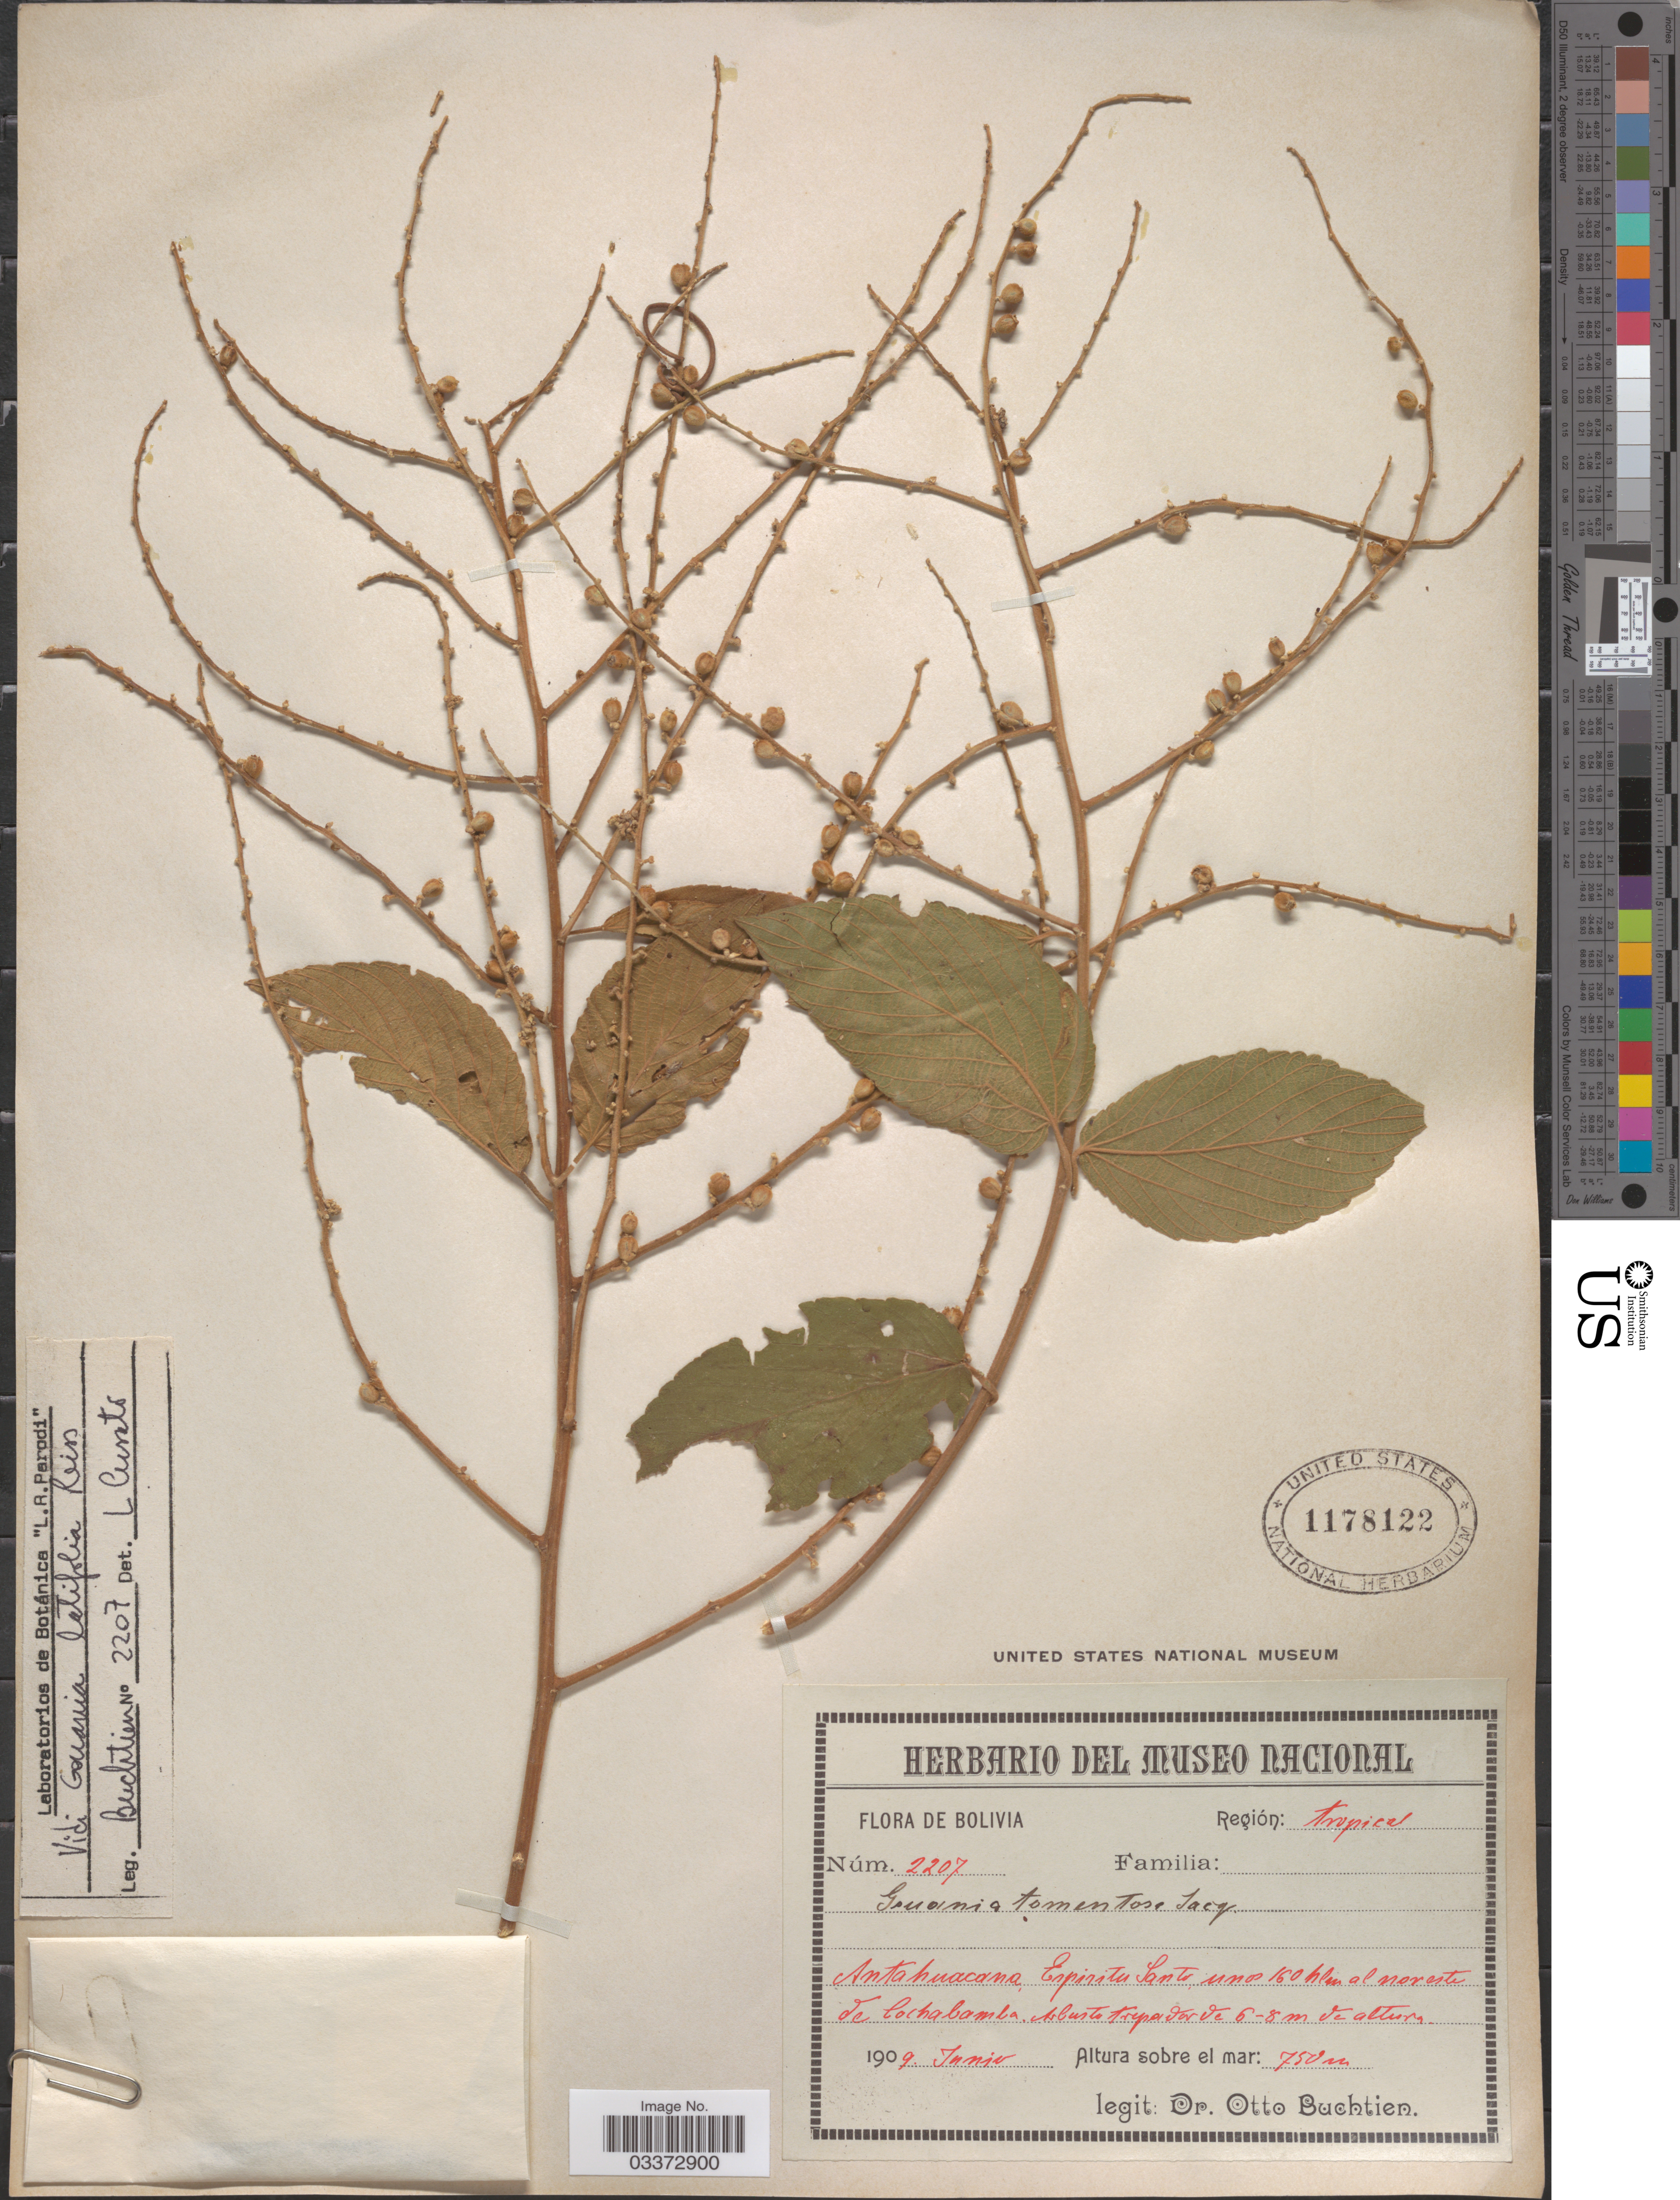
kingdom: Plantae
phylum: Tracheophyta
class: Magnoliopsida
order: Rosales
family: Rhamnaceae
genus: Gouania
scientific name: Gouania latifolia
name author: Reissek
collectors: O. Buchtien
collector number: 2207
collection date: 1909-06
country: Bolivia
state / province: Cochabamba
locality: Antahuacana, Espiritu Santo unos 160 klm al noreste de Cochabamba.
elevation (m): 750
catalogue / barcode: US 1178122